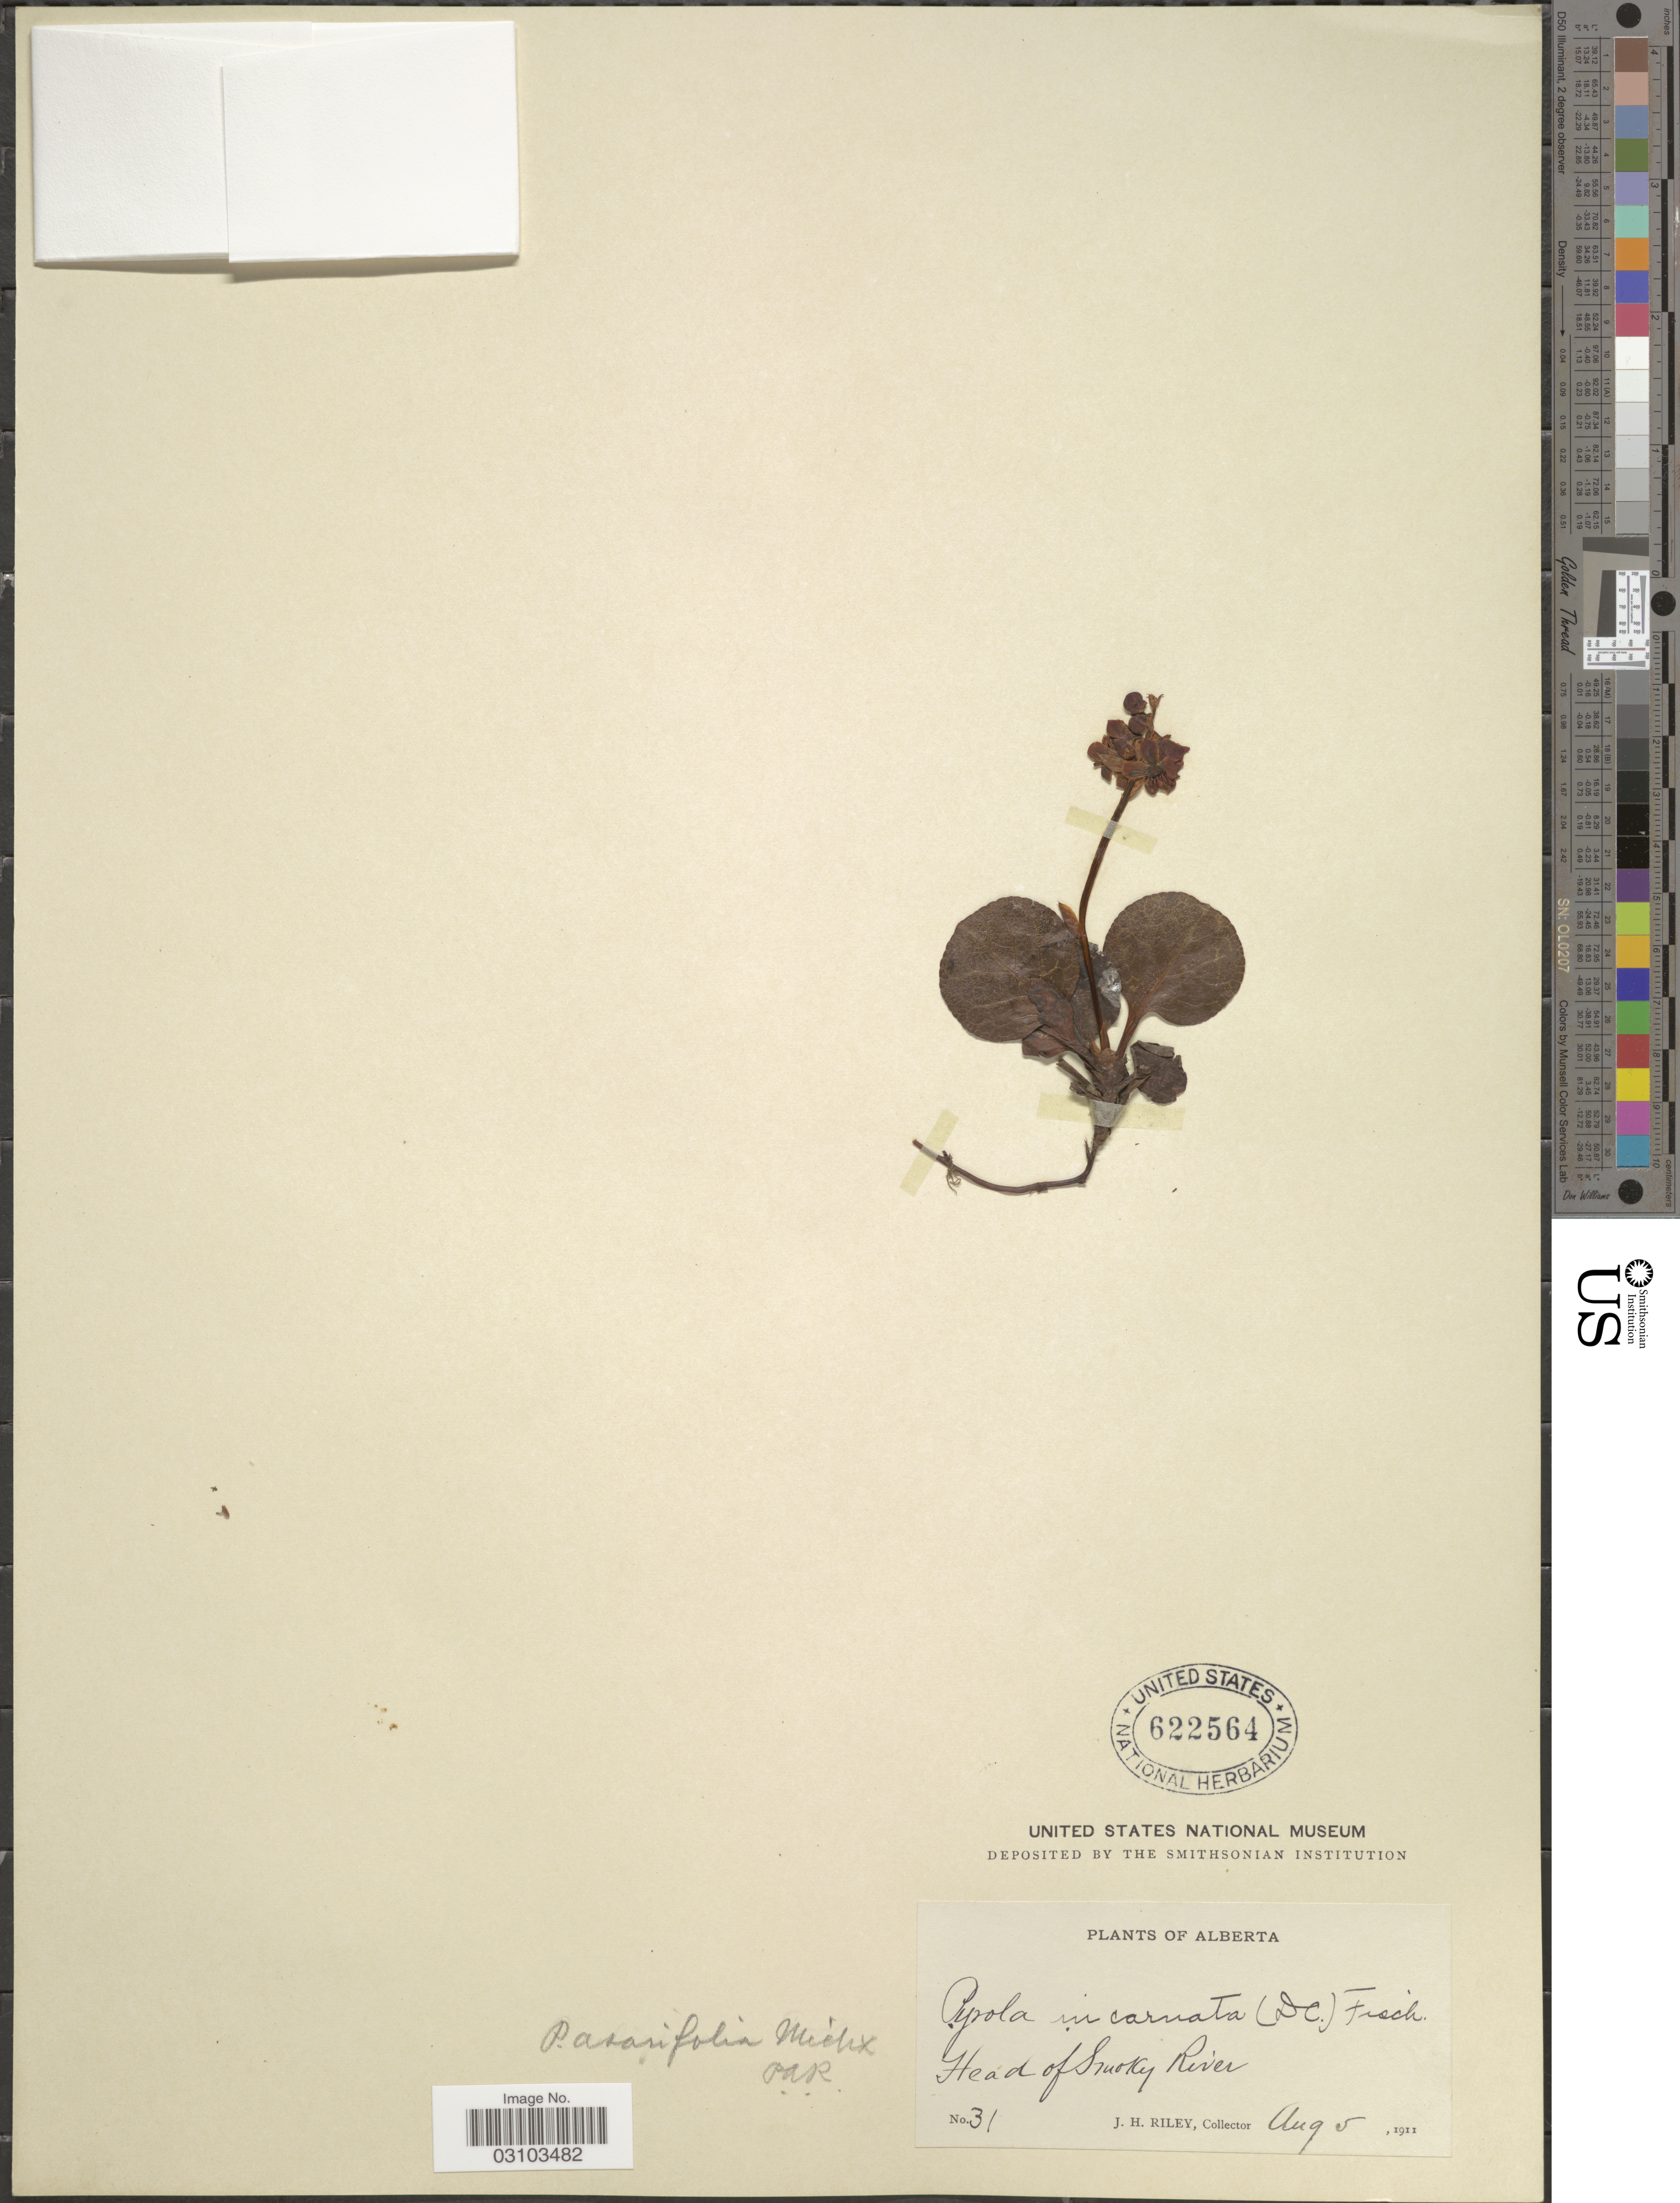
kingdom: Plantae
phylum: Tracheophyta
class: Magnoliopsida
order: Ericales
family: Ericaceae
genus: Pyrola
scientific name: Pyrola asarifolia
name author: Michx.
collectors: J. H. Riley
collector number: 31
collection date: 1911-08-05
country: Canada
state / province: Alberta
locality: Head of Smoky River.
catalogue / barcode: US 622564